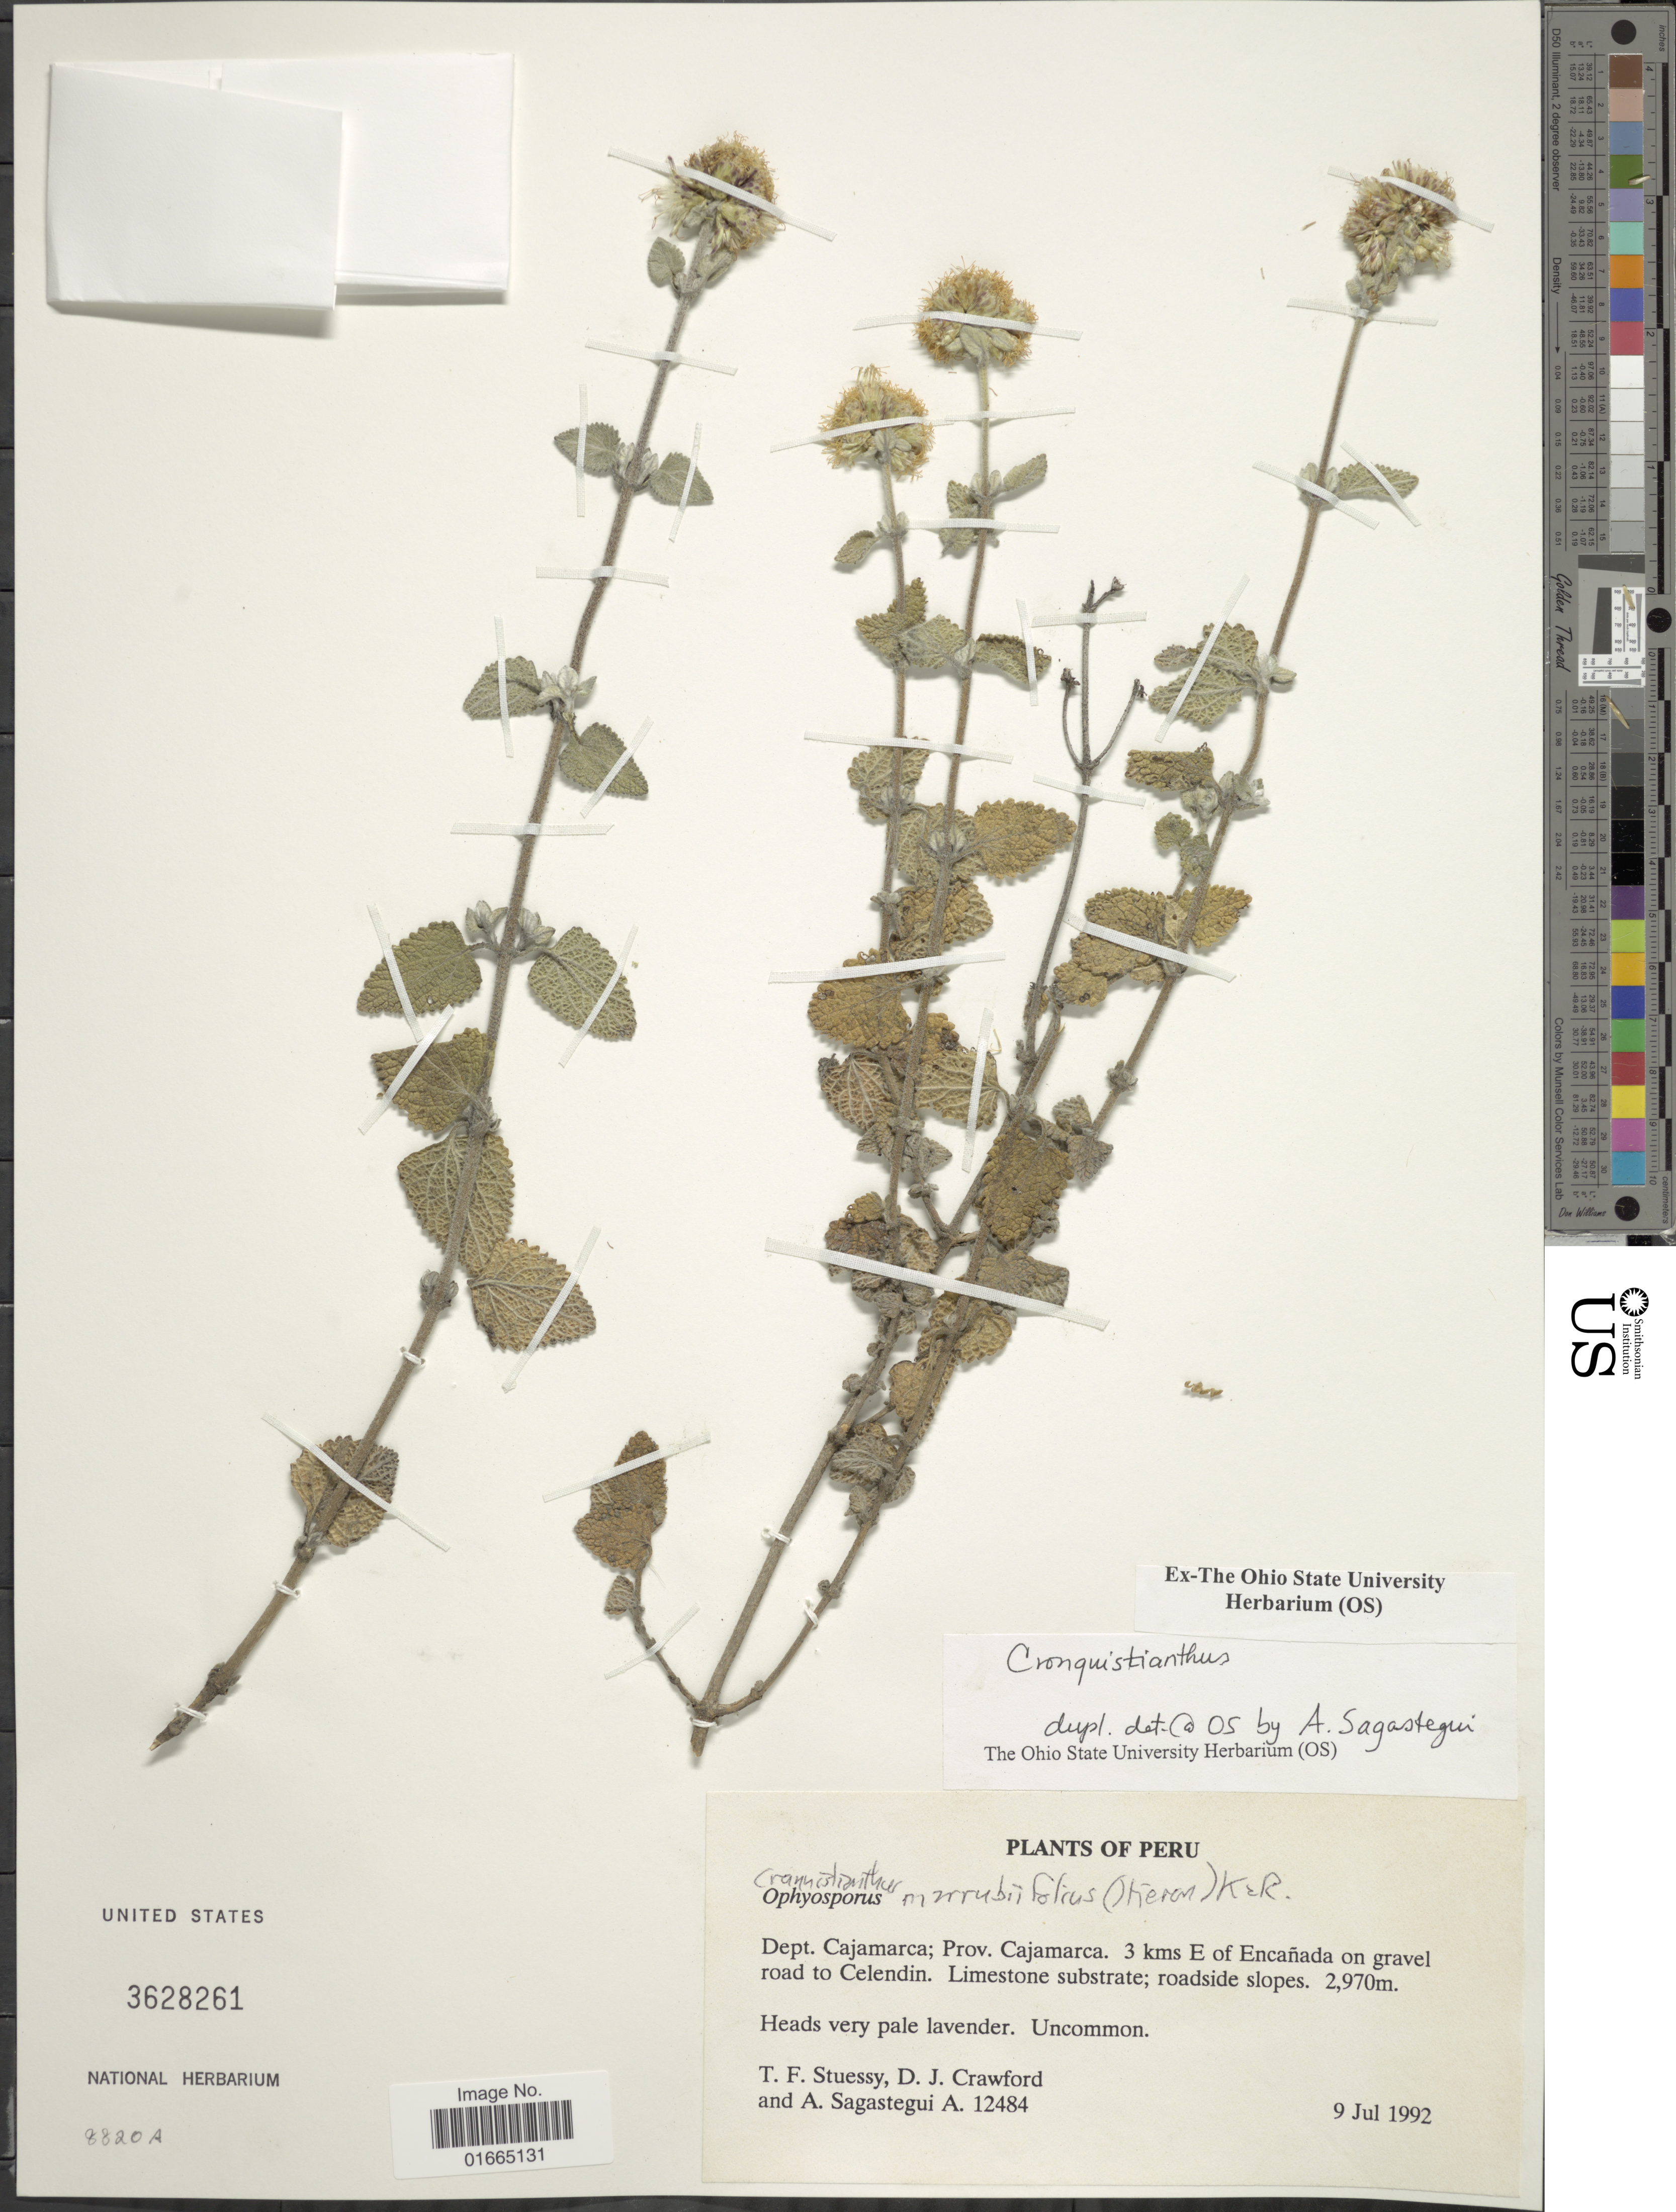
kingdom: Plantae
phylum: Tracheophyta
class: Magnoliopsida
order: Asterales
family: Asteraceae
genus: Cronquistianthus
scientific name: Cronquistianthus marrubiifolius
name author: (Hieron.) R.M. King & H. Rob.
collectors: T. Stuessy, D. Crawford & A. Sagástegui A.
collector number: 12484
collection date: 1992-07-09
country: Peru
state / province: Cajamarca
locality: Prov. Cajamarca. 3 kms E of Encañada on gravel road to Celendin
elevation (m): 2970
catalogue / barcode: US 3628261